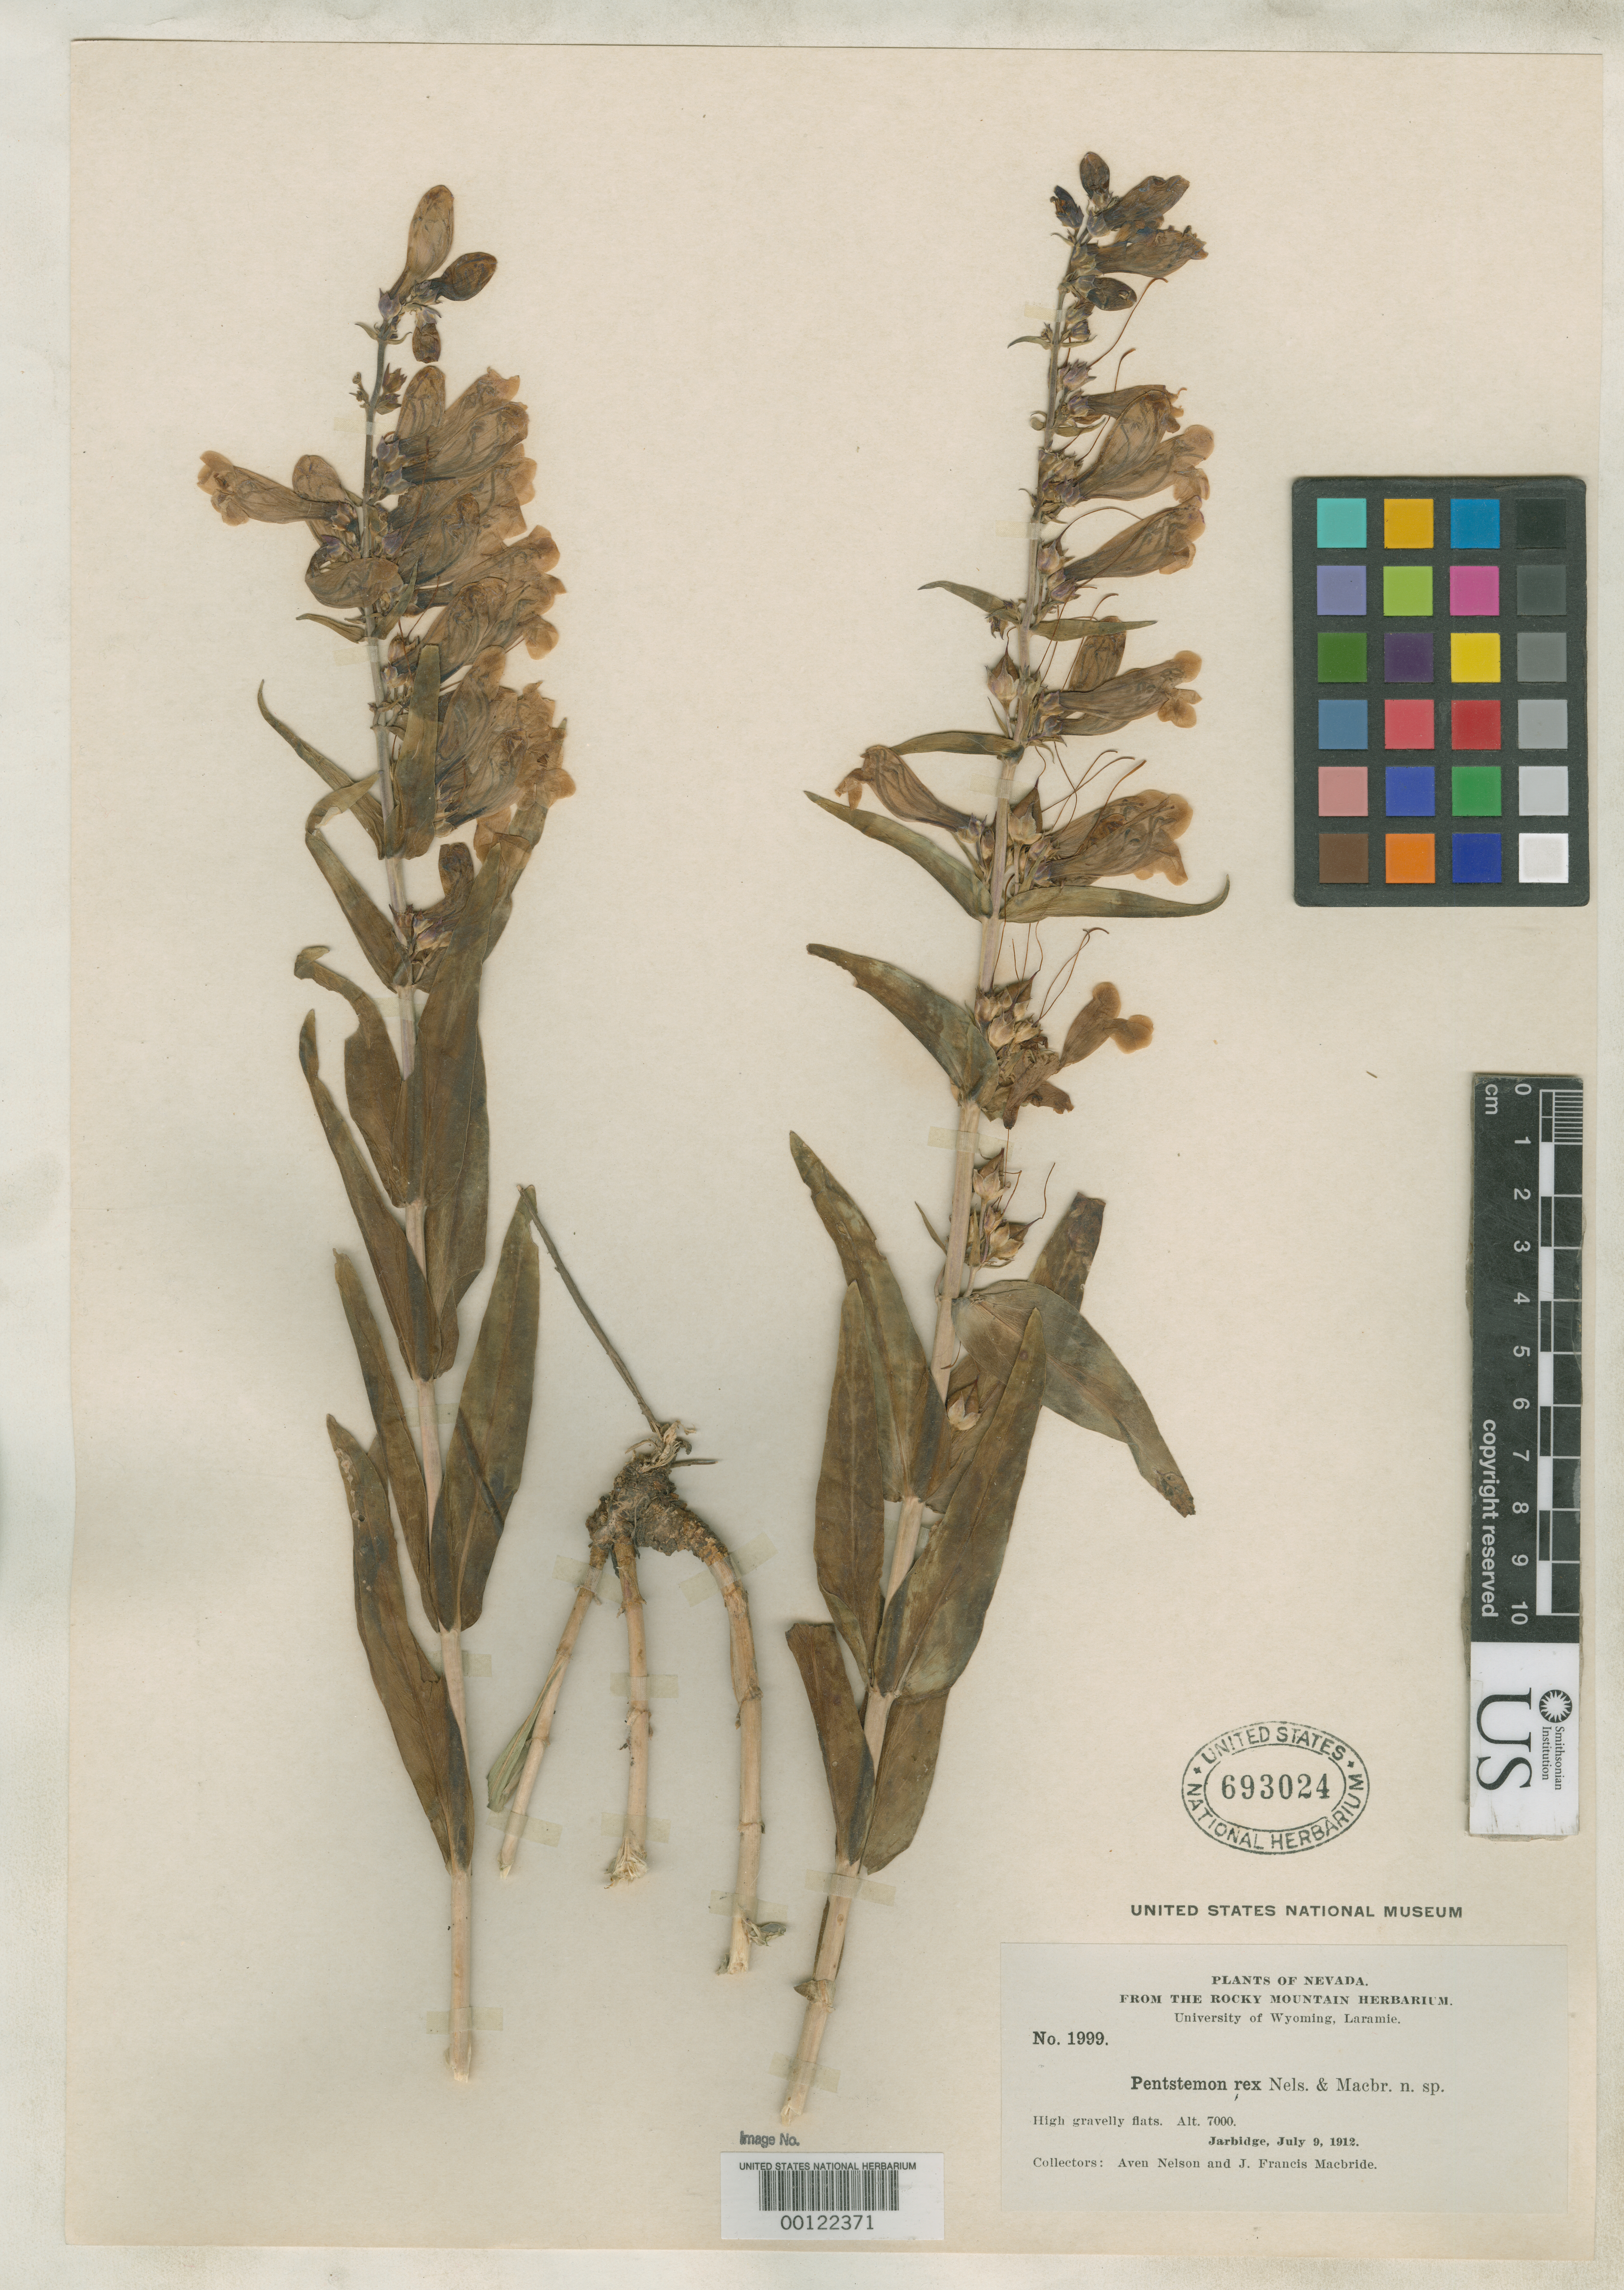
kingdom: Plantae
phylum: Tracheophyta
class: Magnoliopsida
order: Lamiales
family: Plantaginaceae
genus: Penstemon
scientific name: Penstemon rex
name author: A. Nelson & J.F. Macbr.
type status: Isotype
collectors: A. Nelson & J. F. Macbride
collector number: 1999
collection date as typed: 09 Jul 1912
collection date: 1912-07-09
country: United States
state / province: Nevada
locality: Jarbridge; alt. 7000 ft.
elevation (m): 2134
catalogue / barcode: US 693024